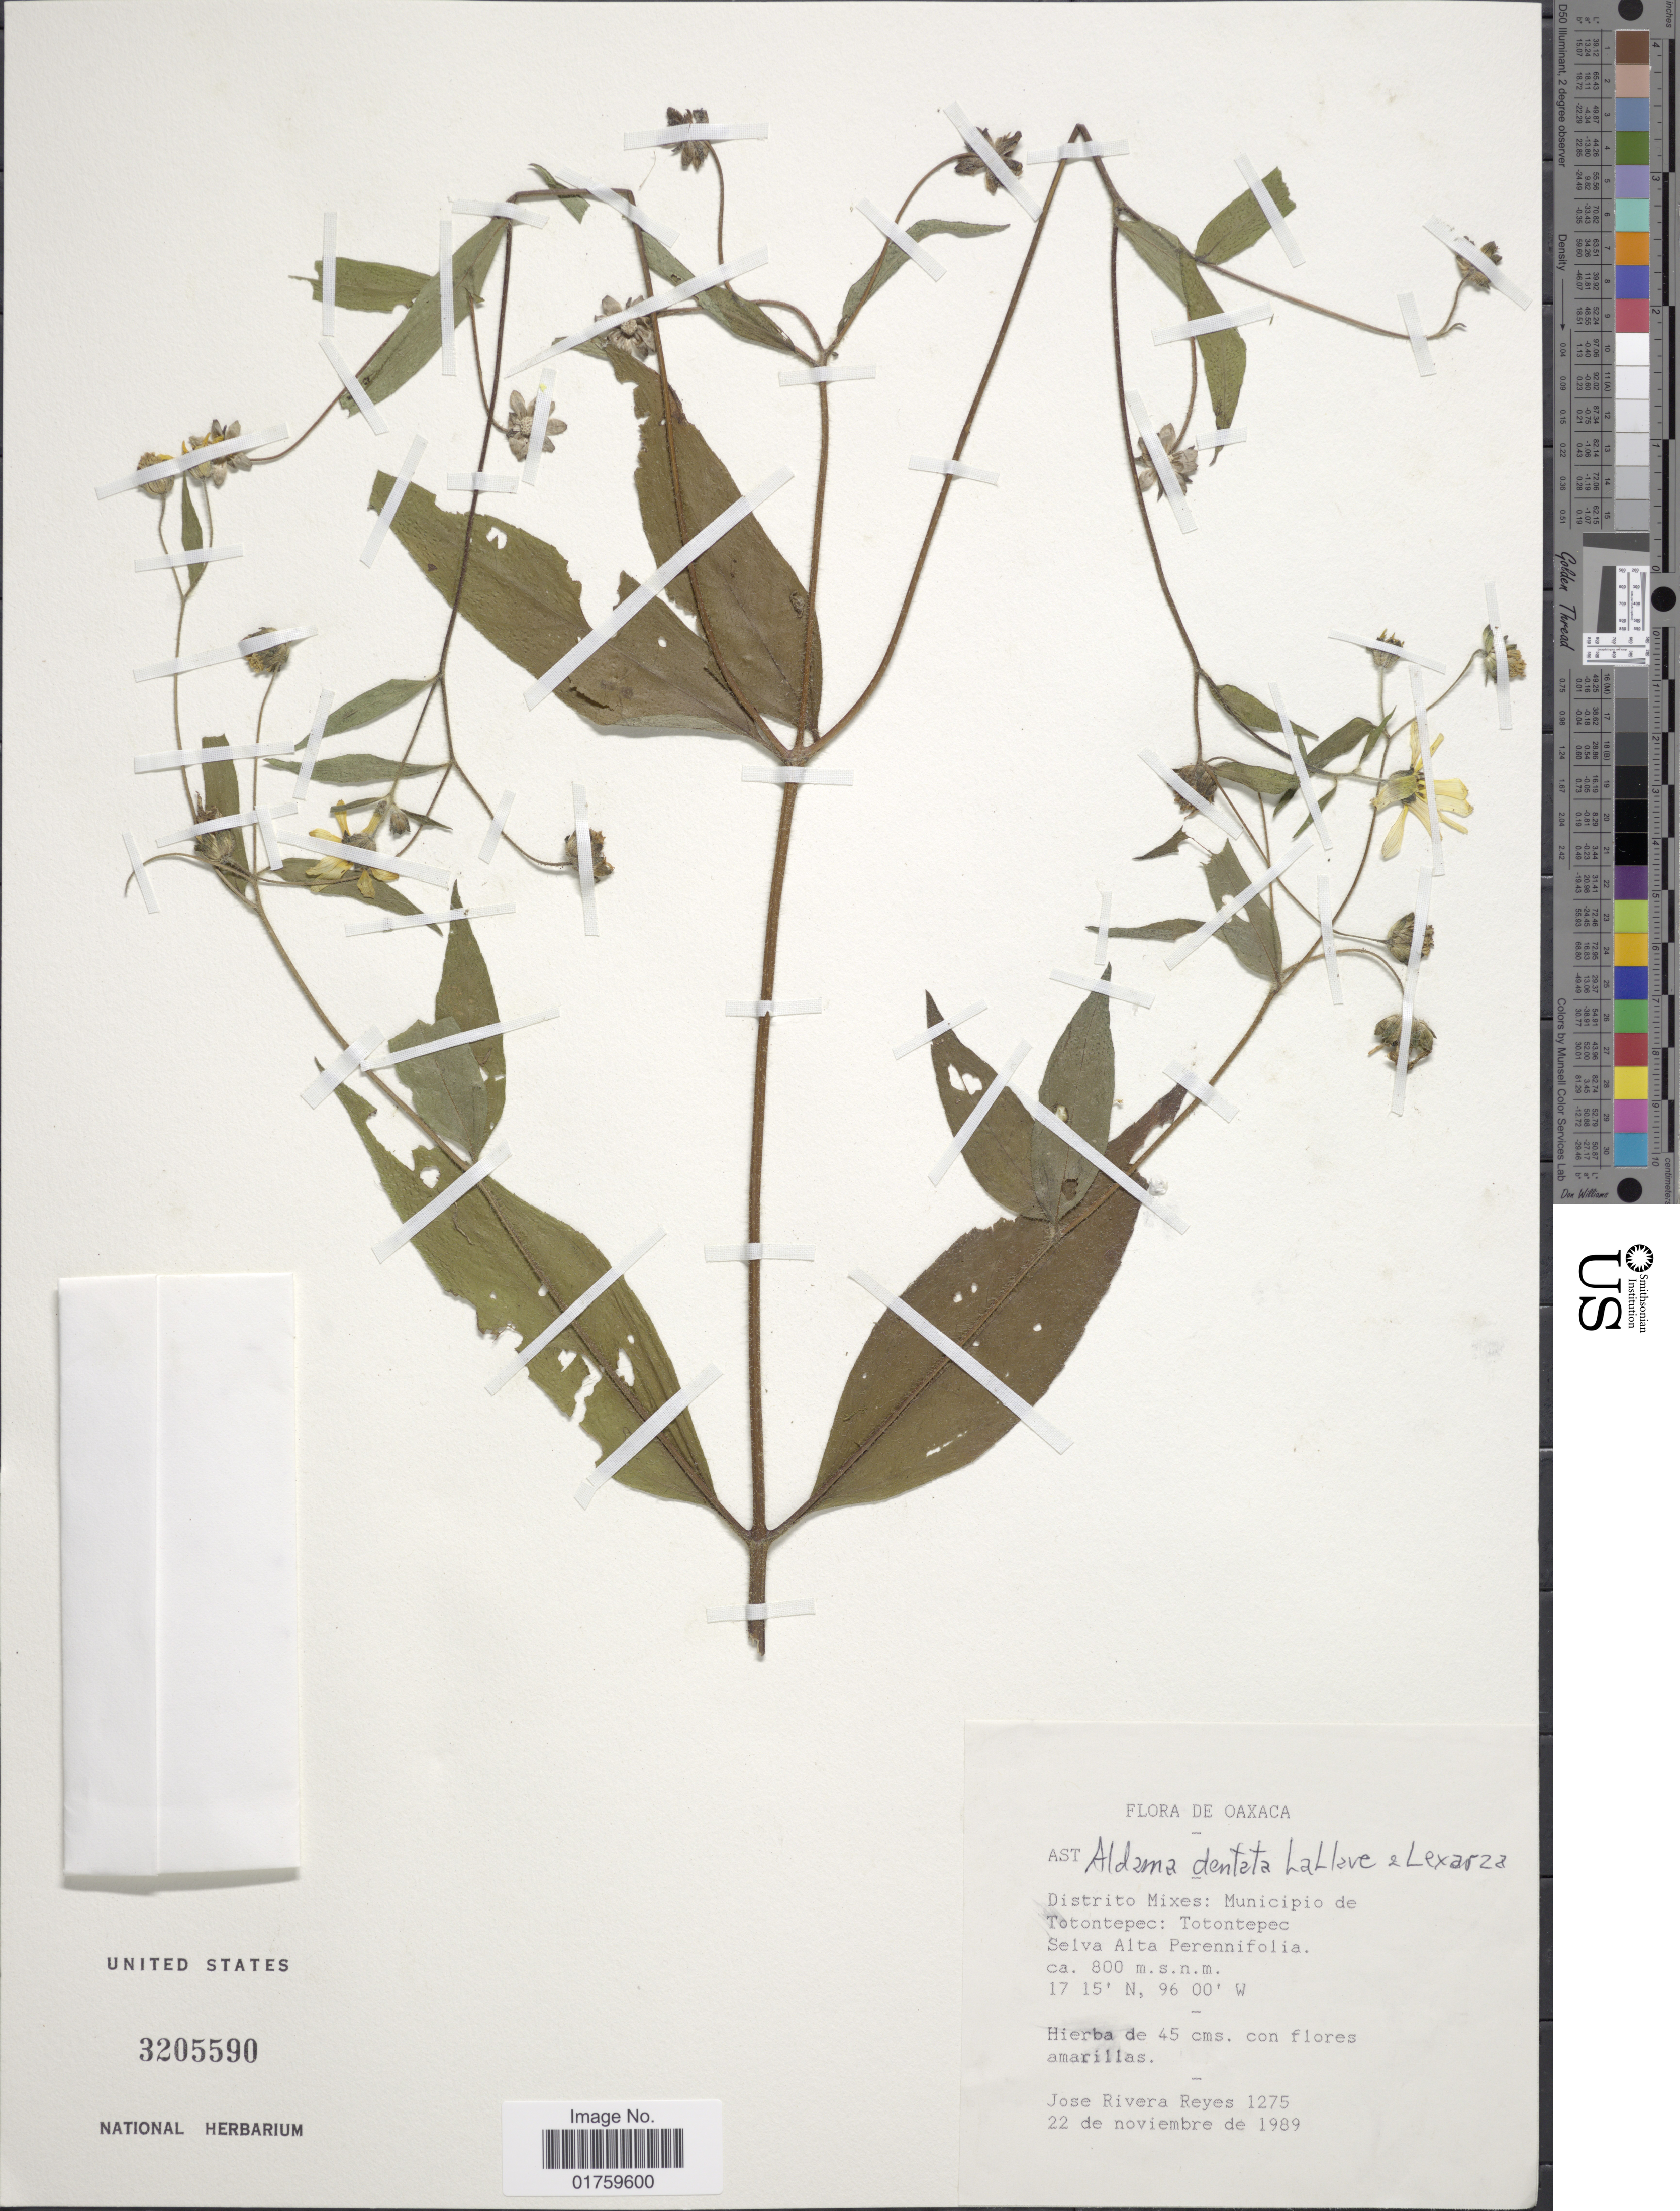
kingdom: Plantae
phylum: Tracheophyta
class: Magnoliopsida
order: Asterales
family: Asteraceae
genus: Aldama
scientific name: Aldama dentata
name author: La Llave ex La Llave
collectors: J. Reyes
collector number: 1275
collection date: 1989-11-22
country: Mexico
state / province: Oaxaca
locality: Distrito MIxe: Municipio de Totontepex: Totontepec, selva Alta Perennifolia.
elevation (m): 800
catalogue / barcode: US 3205590